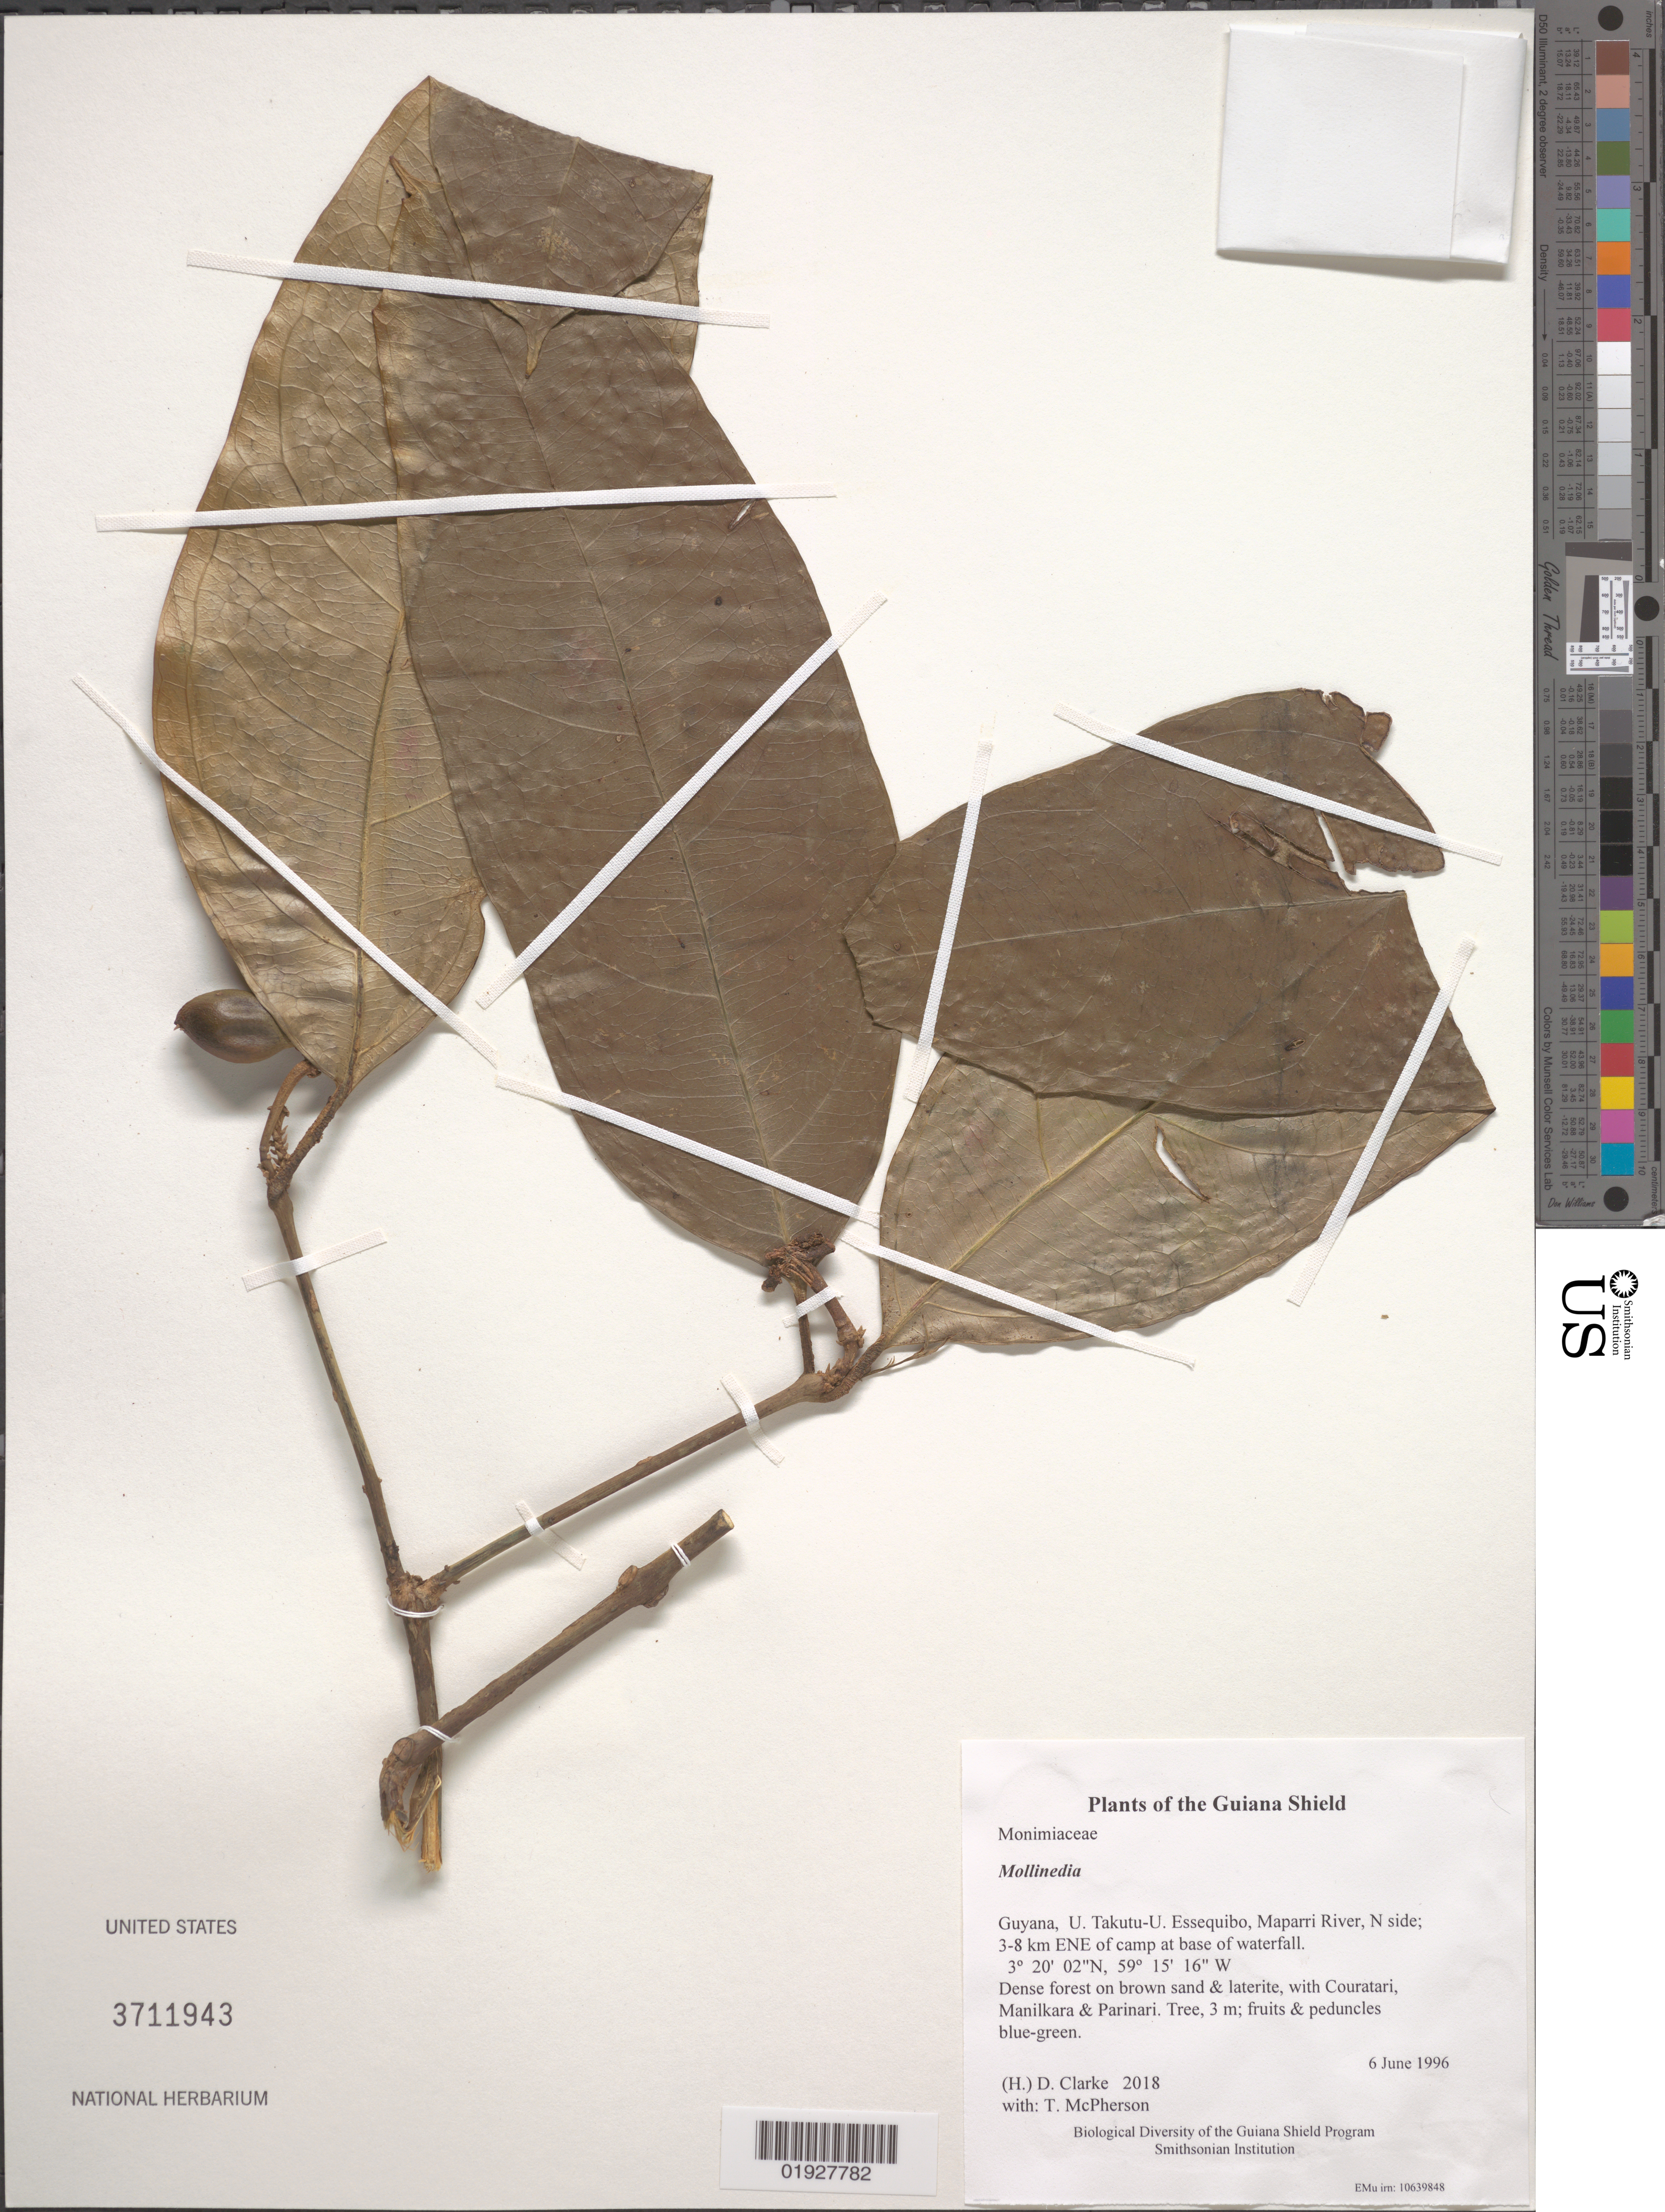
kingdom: Plantae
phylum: Tracheophyta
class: Magnoliopsida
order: Laurales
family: Monimiaceae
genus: Mollinedia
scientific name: Mollinedia sp.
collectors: H. D. Clarke & T. McPherson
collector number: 2018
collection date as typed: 6 June 1996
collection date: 1996-06-06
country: Guyana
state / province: U. Takutu-U. Essequibo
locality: Maparri River, N side; 3-8 km ENE of camp at base of waterfall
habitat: Dense forest on brown sand & laterite, with Couratari, Manilkara & Parinari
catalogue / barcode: US 3711943